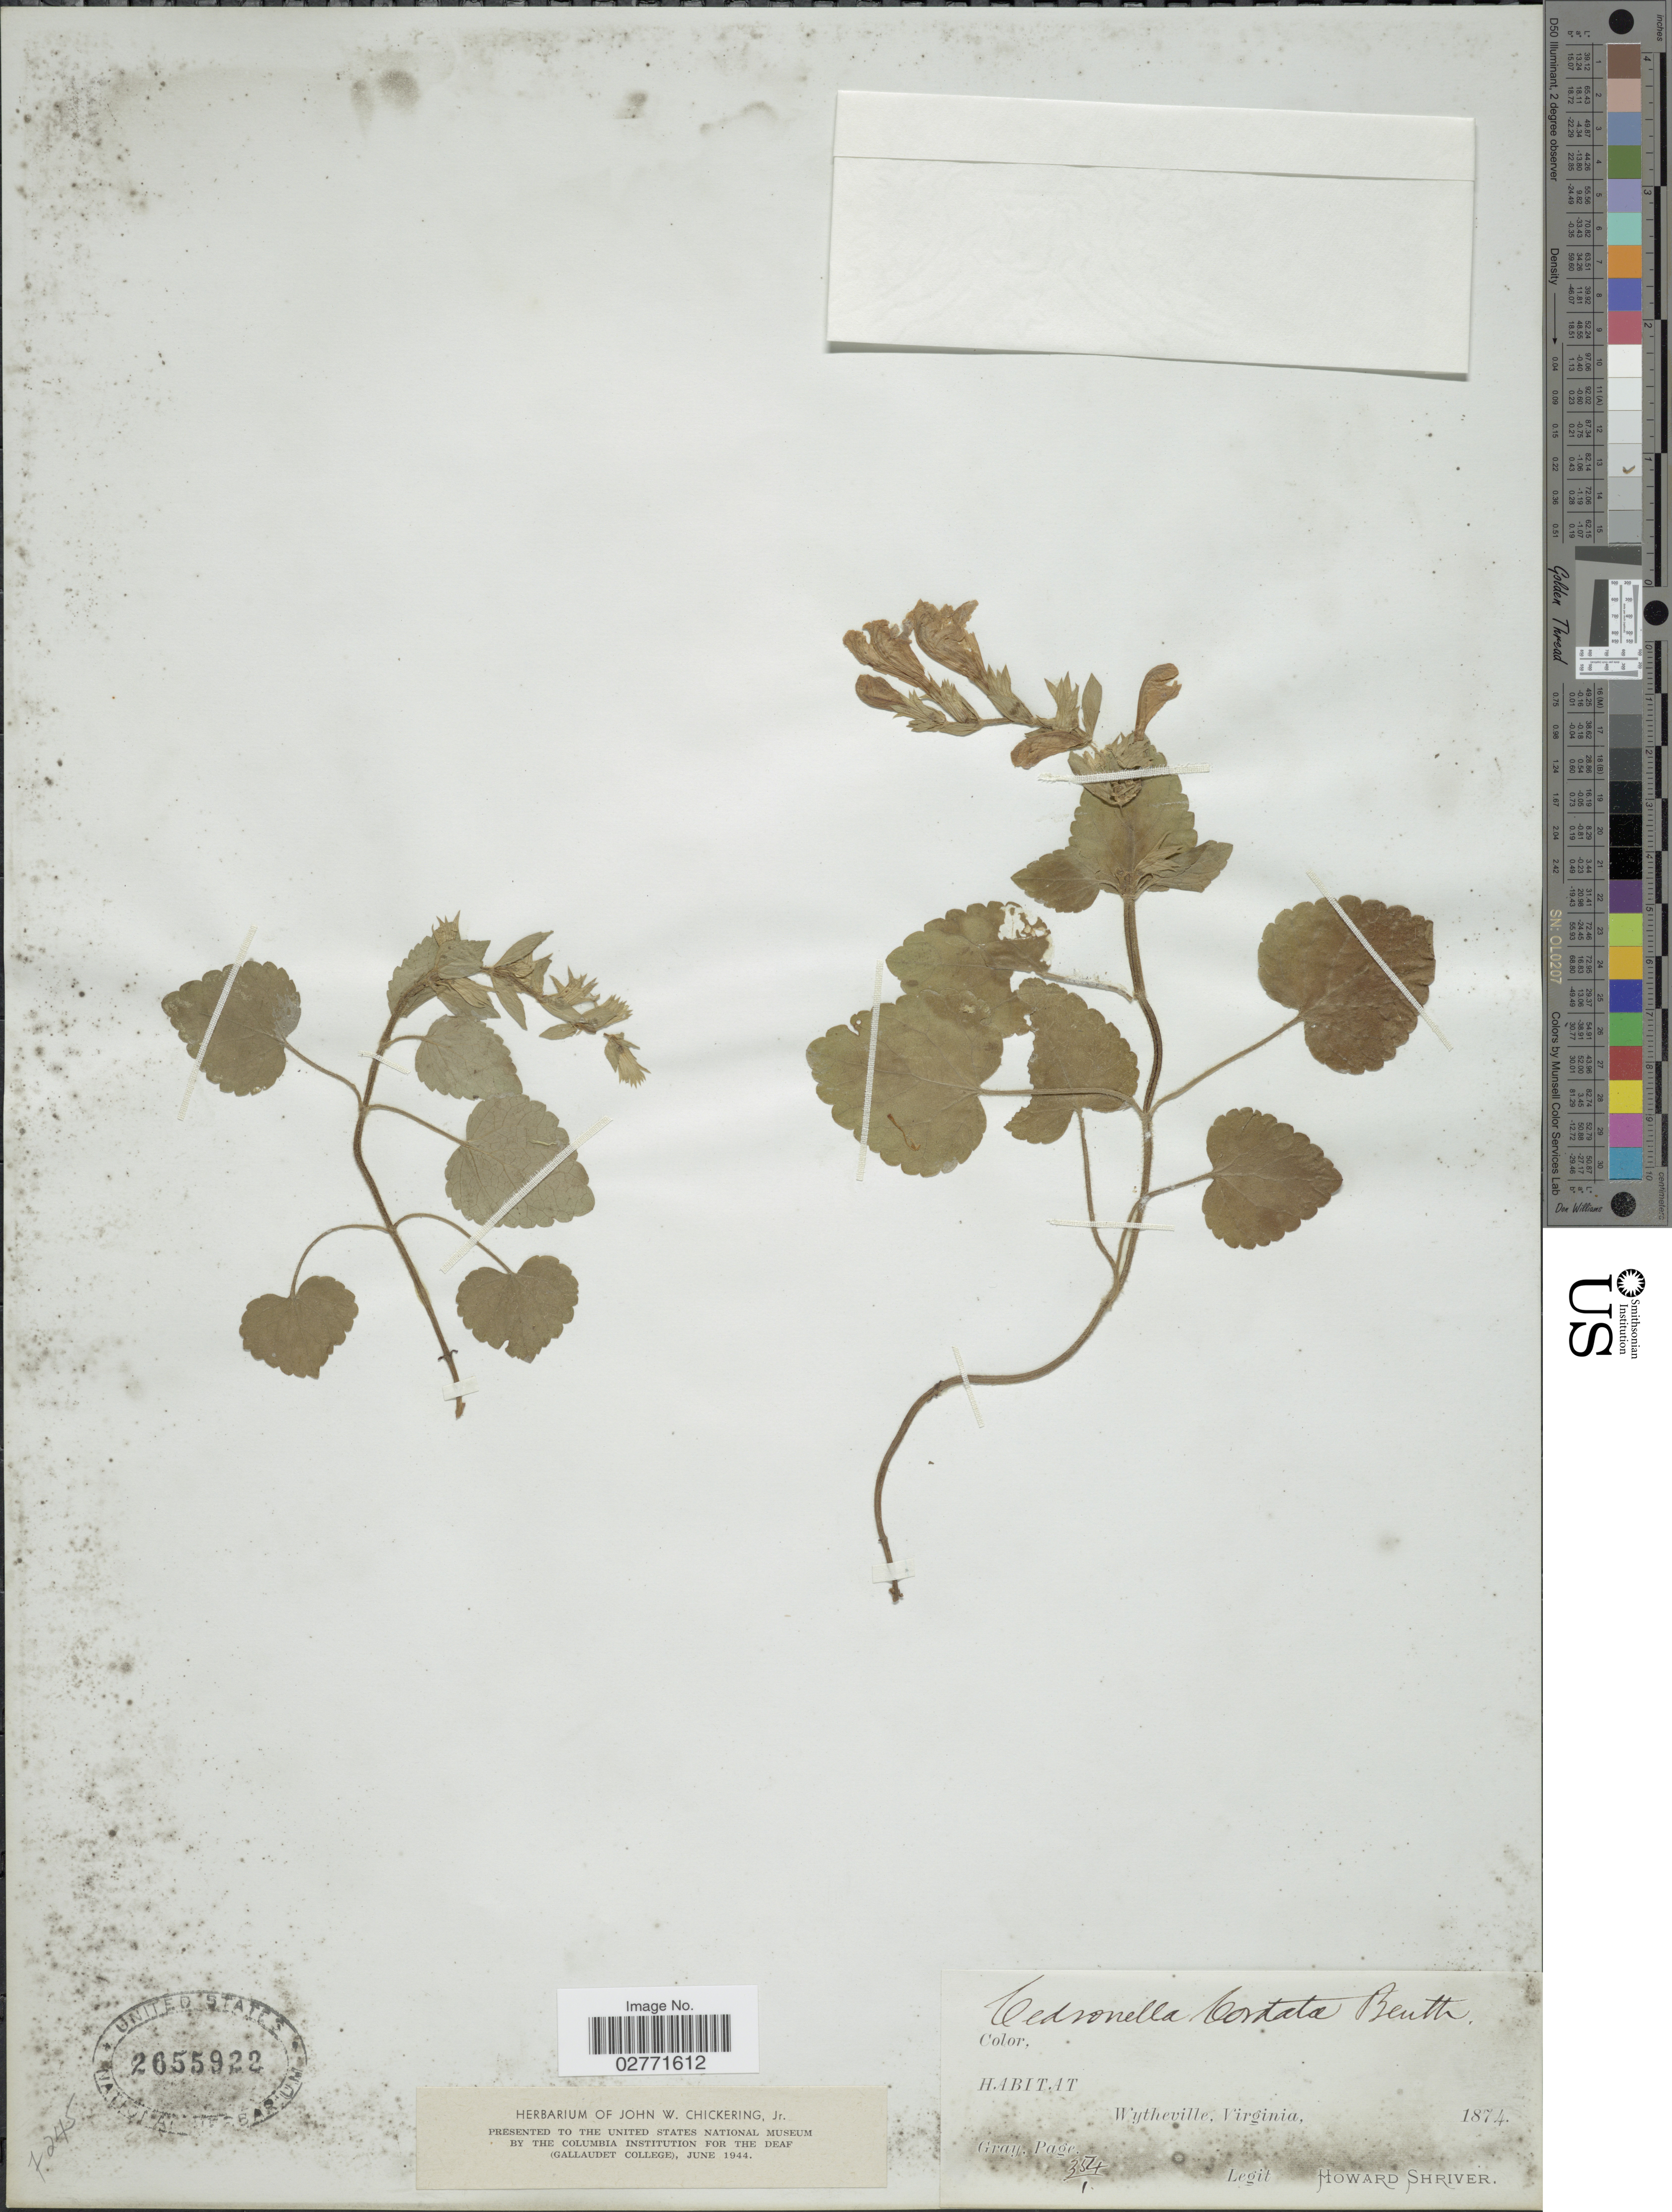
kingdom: Plantae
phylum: Tracheophyta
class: Magnoliopsida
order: Lamiales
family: Lamiaceae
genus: Meehania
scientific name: Meehania cordata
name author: (Nutt.) Britton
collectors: H. Shriver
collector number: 354/1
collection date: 1874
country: United States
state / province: Virginia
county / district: Wythe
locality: Wytheville.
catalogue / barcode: US 2655922